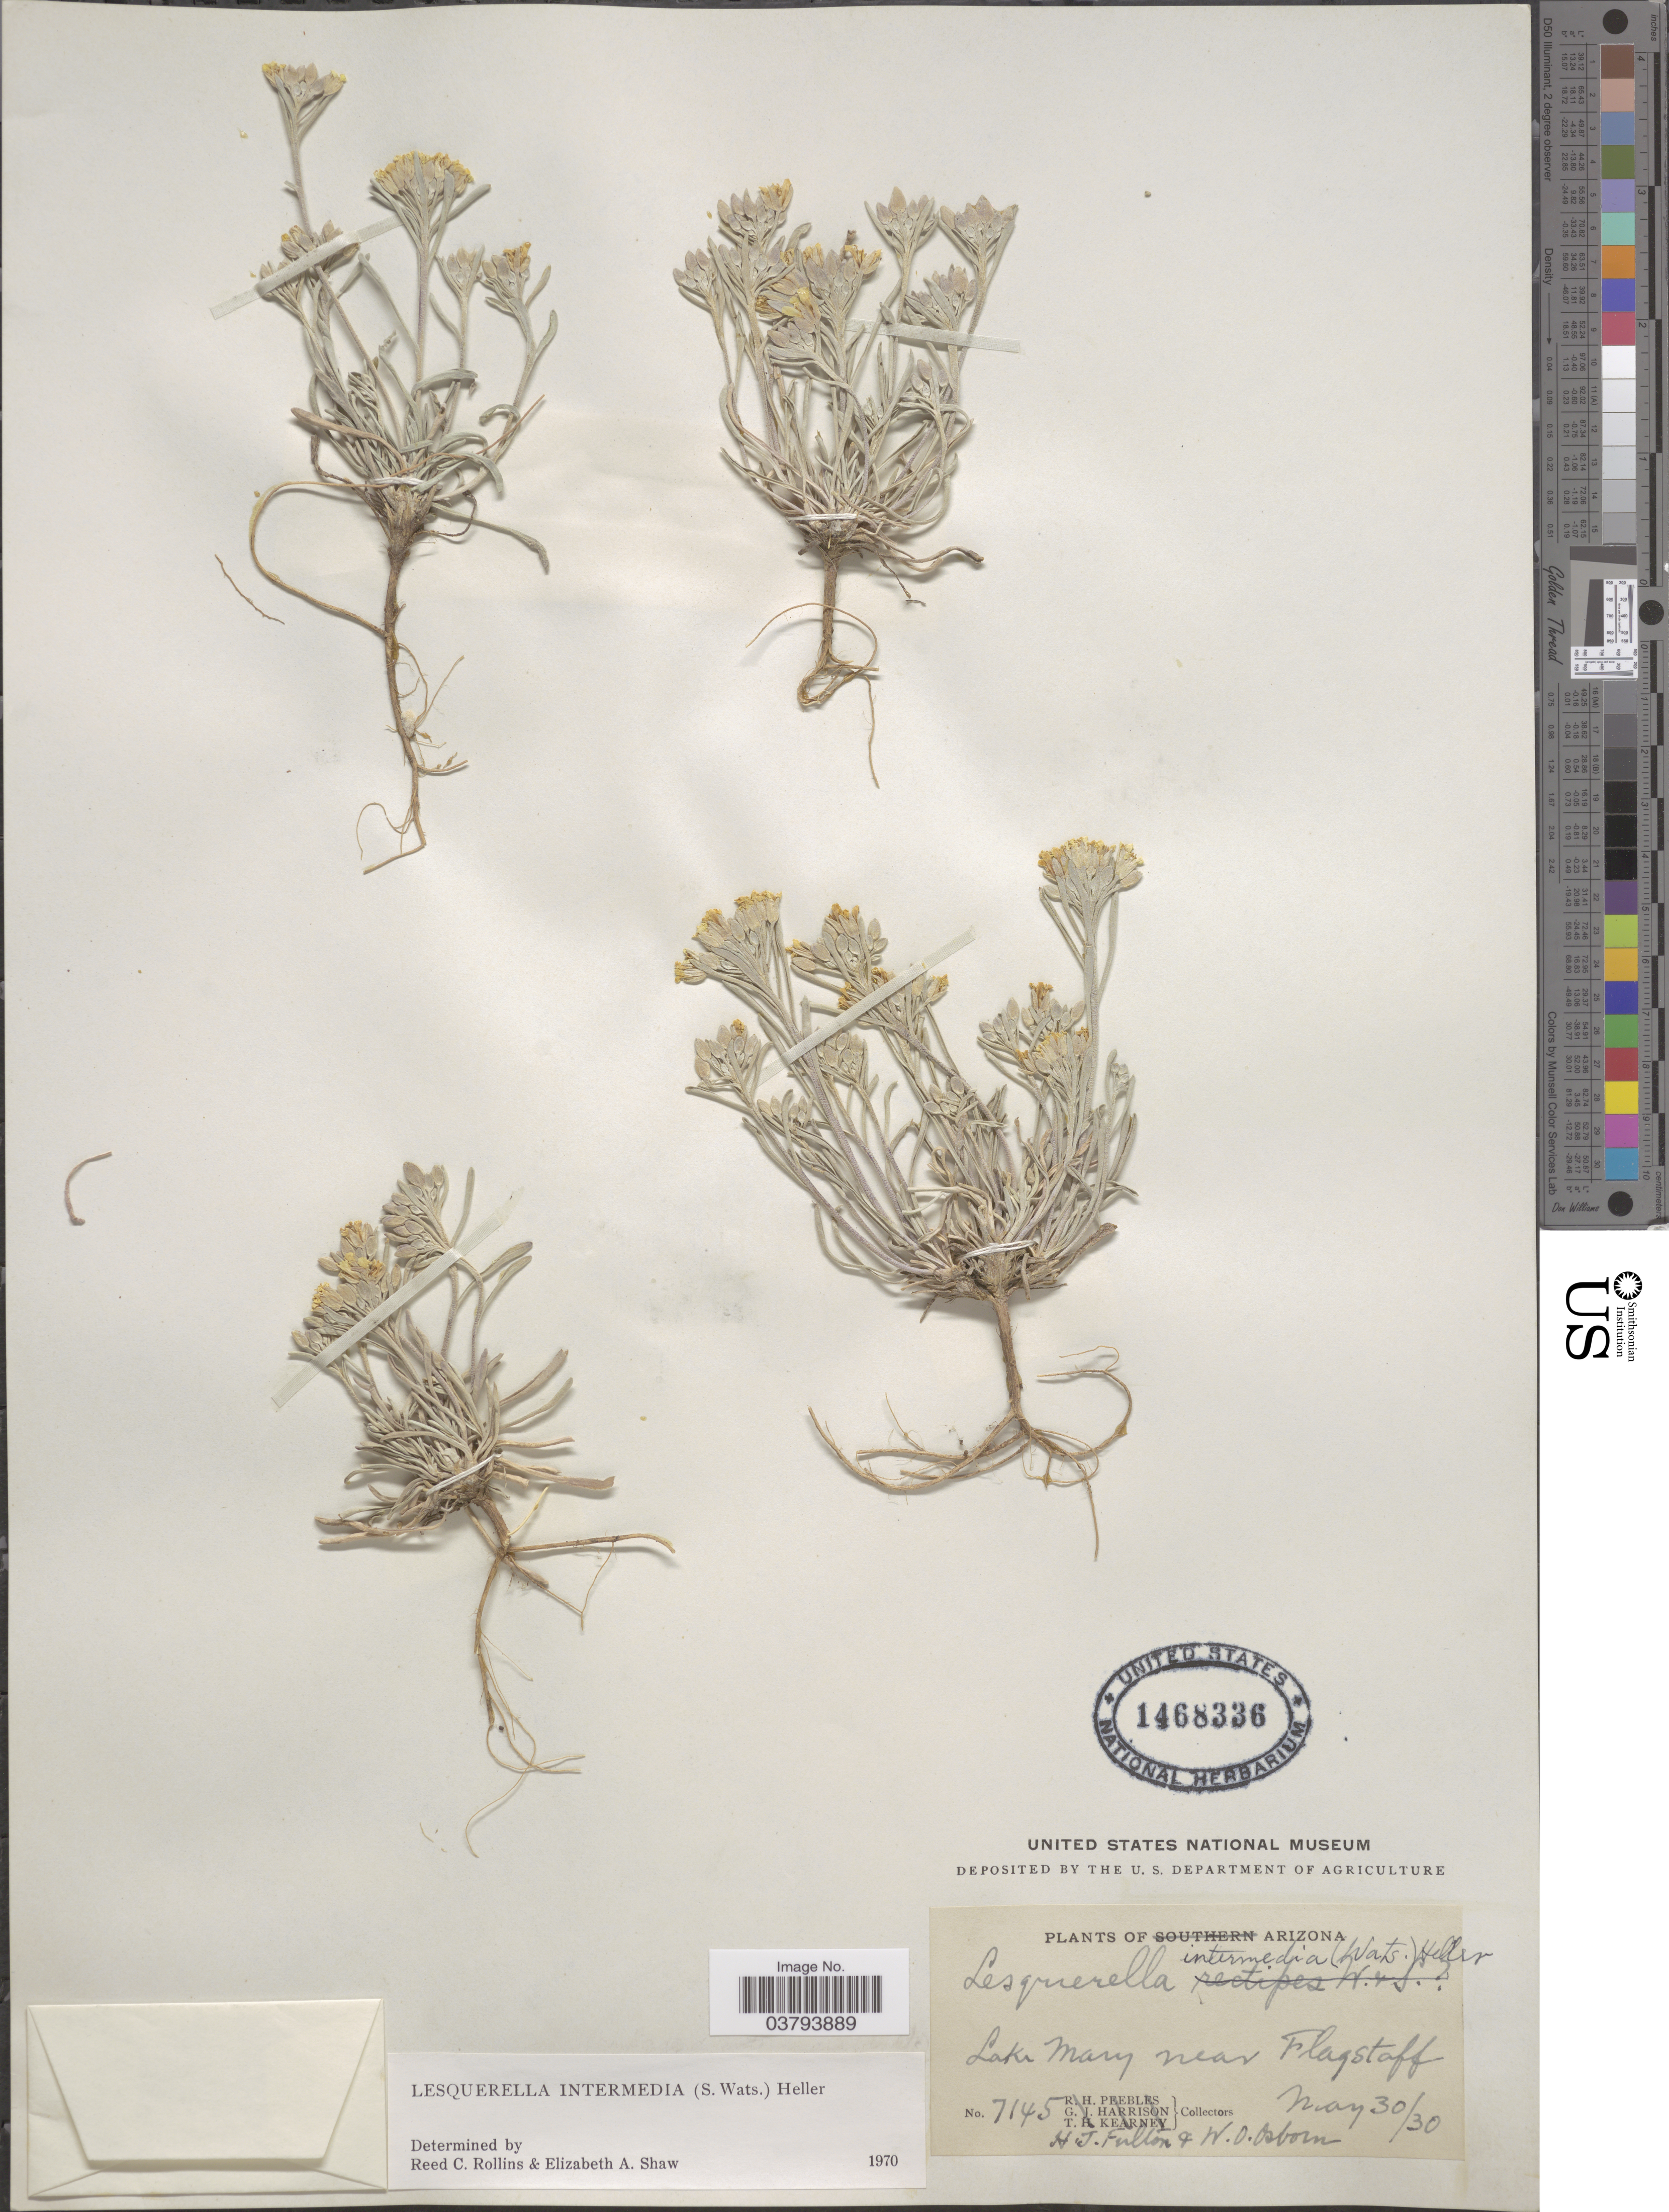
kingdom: Plantae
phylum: Tracheophyta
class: Magnoliopsida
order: Brassicales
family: Brassicaceae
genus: Lesquerella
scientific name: Lesquerella intermedia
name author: (S. Watson) A. Heller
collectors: H. Fulton & W. Osborn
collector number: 7145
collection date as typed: Transcribed d/m/y: 30/5/30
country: United States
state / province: Arizona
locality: Lake Mary near Flagstaff.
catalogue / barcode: US 1468336